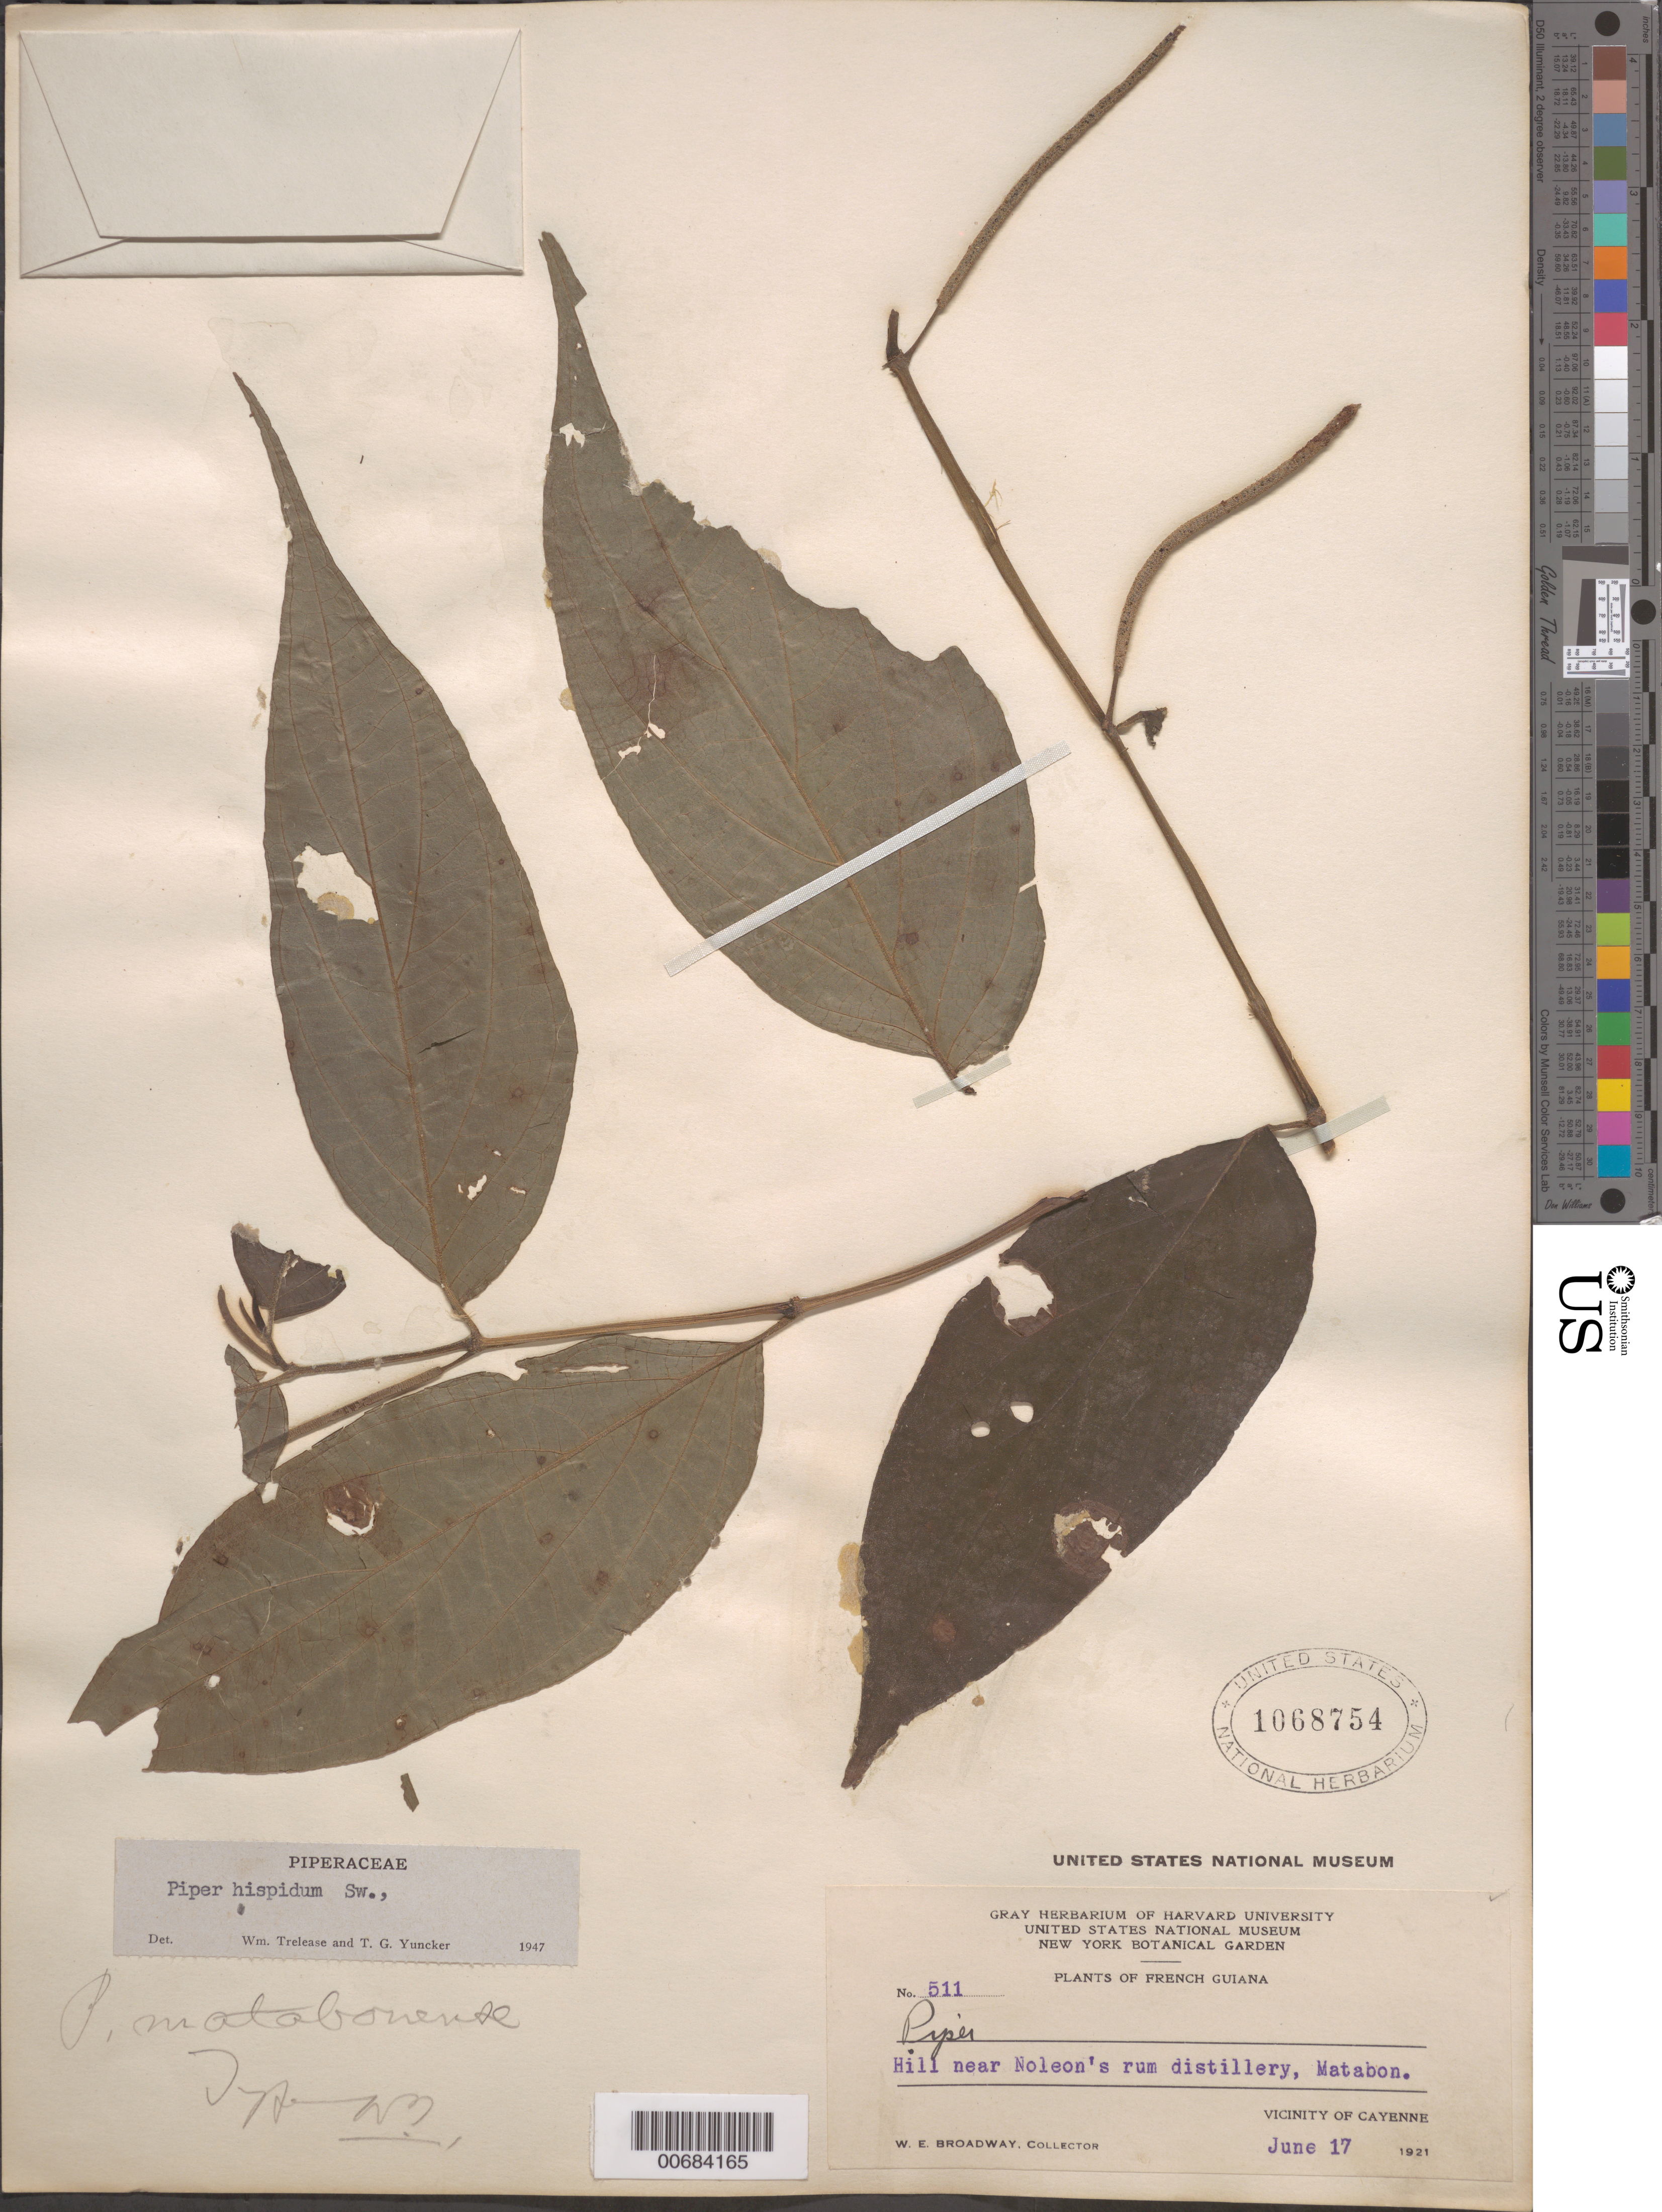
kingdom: Plantae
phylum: Tracheophyta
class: Magnoliopsida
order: Piperales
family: Piperaceae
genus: Piper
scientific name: Piper hispidum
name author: Sw.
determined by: Trelease, W.; Yuncker, T. G.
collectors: W. E. Broadway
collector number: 511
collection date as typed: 17-Jun-21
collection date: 1921-06-17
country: French Guiana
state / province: Cayenne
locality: Cayenne, vic., hill near Nolean's distillery, Matabon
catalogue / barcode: US 1068754